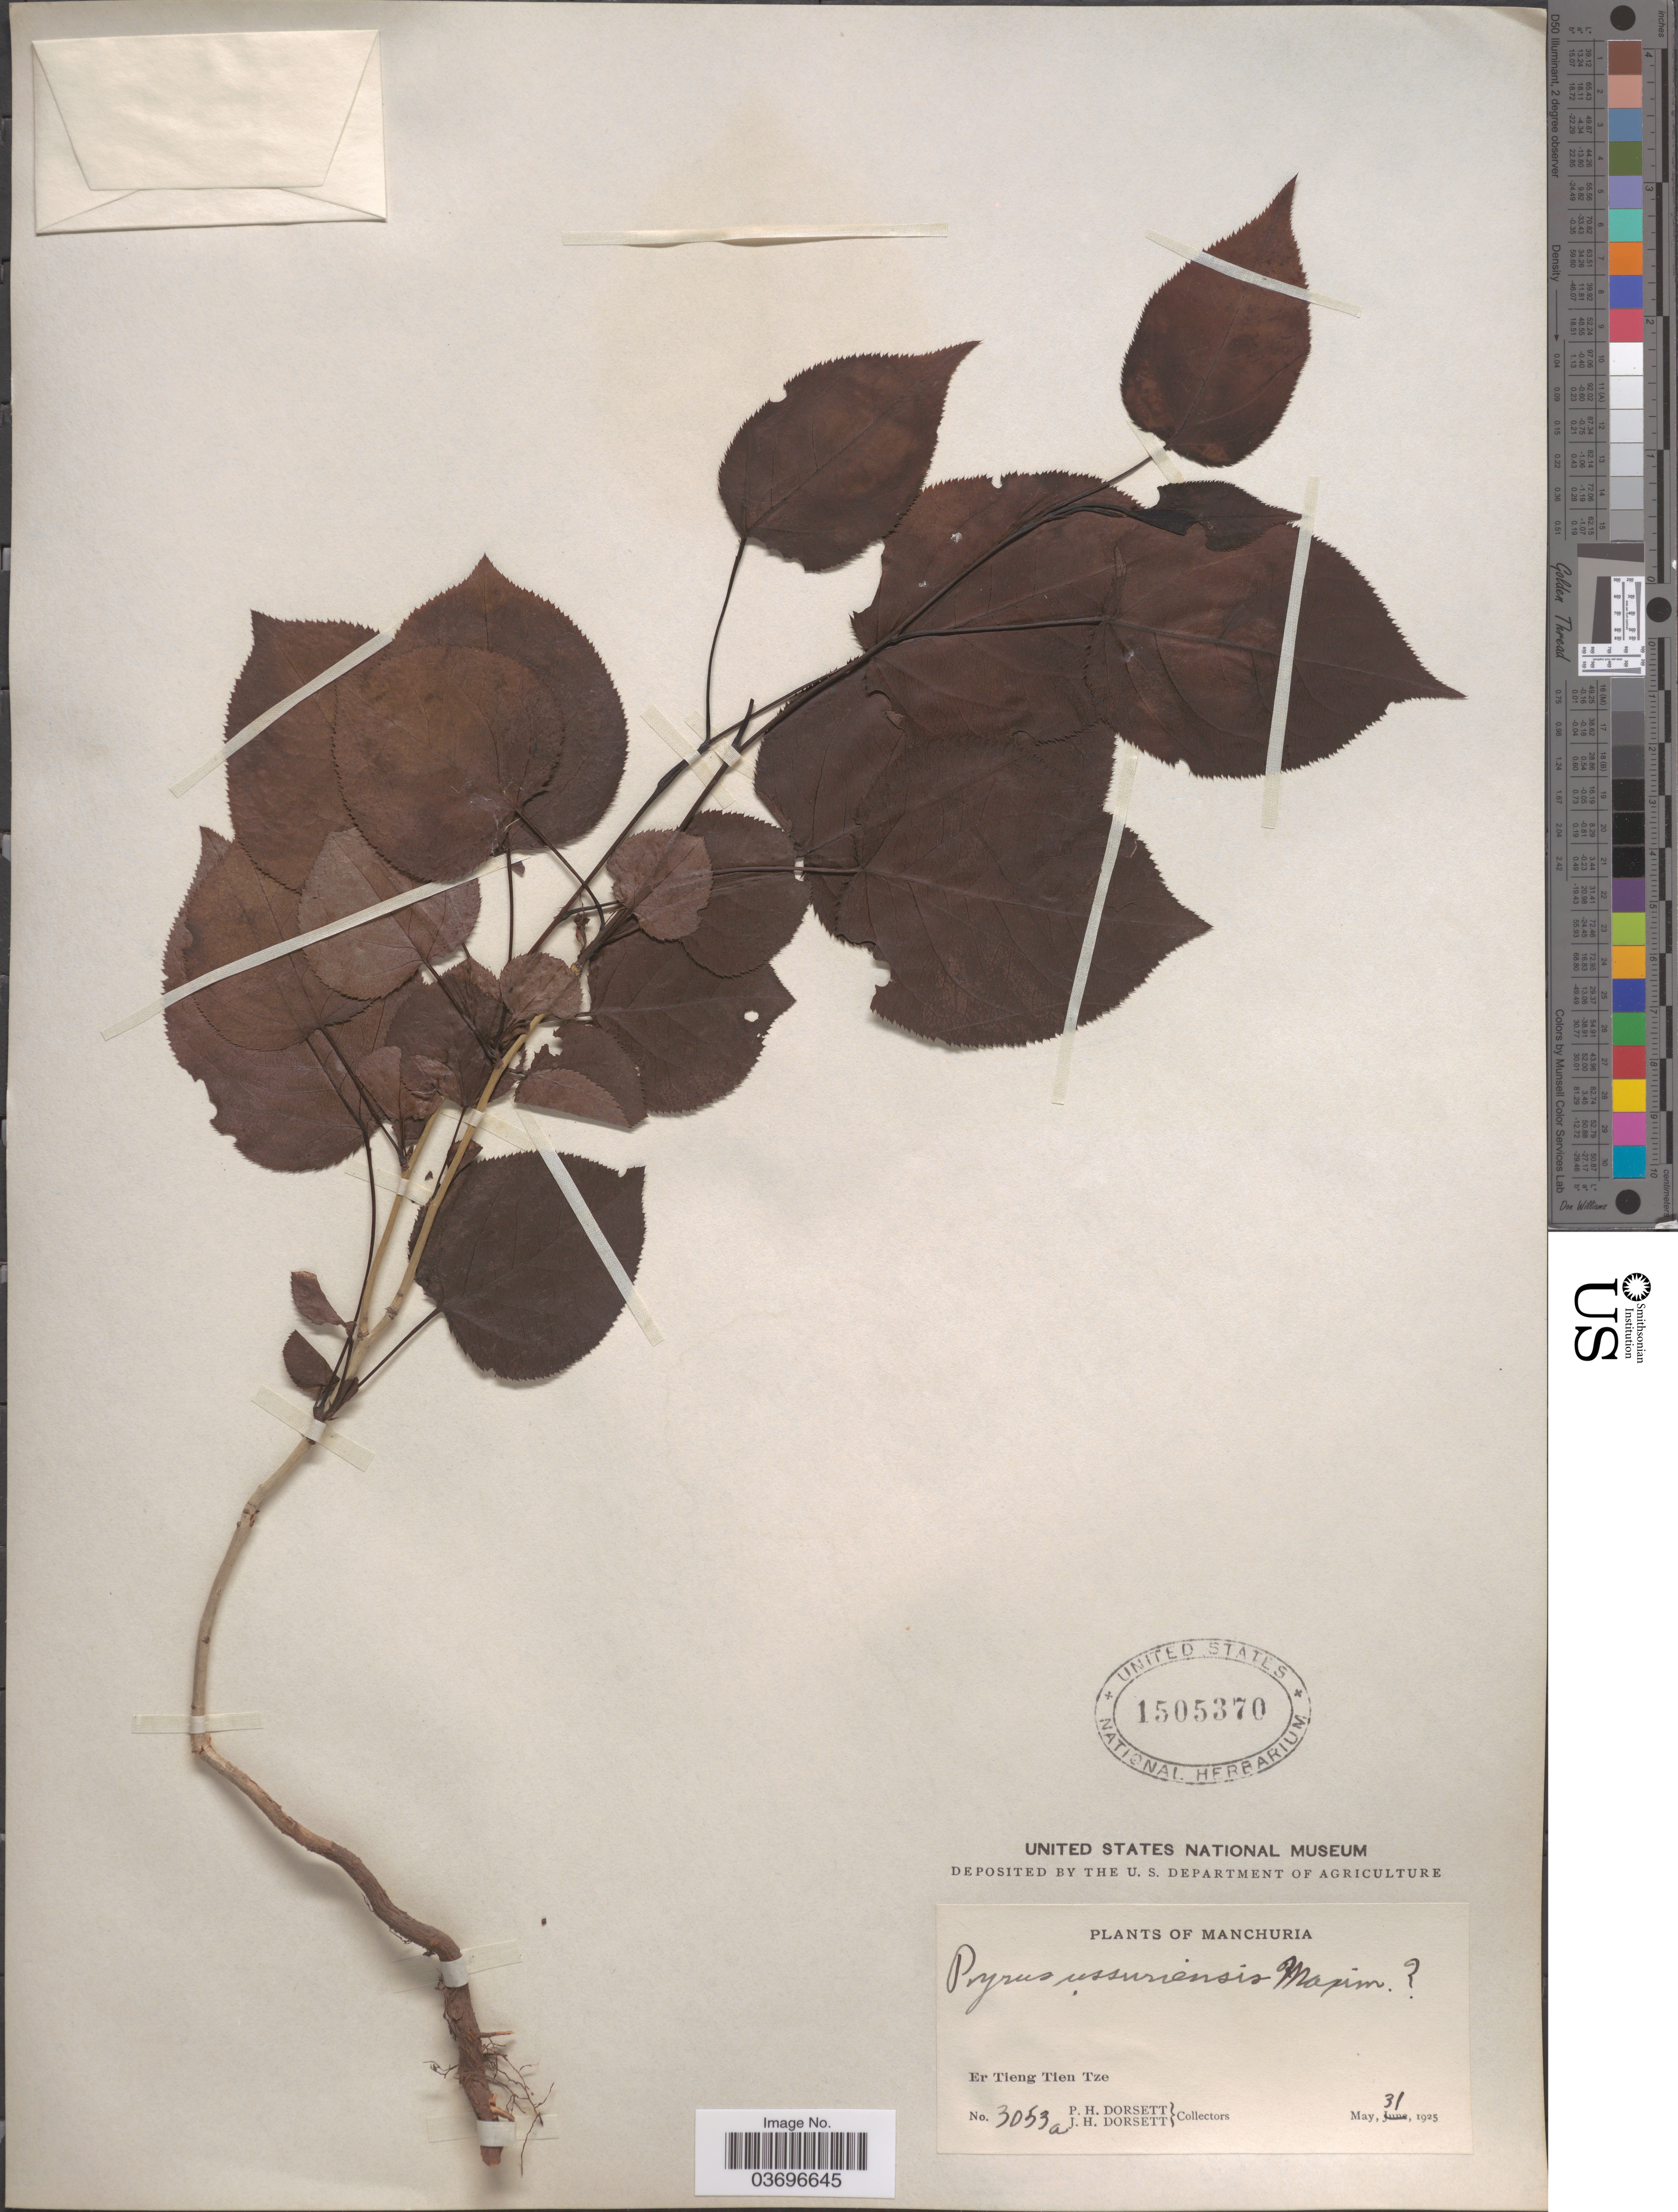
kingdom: Plantae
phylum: Tracheophyta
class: Magnoliopsida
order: Rosales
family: Rosaceae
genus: Pyrus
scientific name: Pyrus ussuriensis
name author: Maxim.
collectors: P. H. Dorsett & J. Dorsett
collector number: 3053a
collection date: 1925-05-31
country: China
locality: Manchuria. Er Tieng Tien Tze.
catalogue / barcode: US 1505370